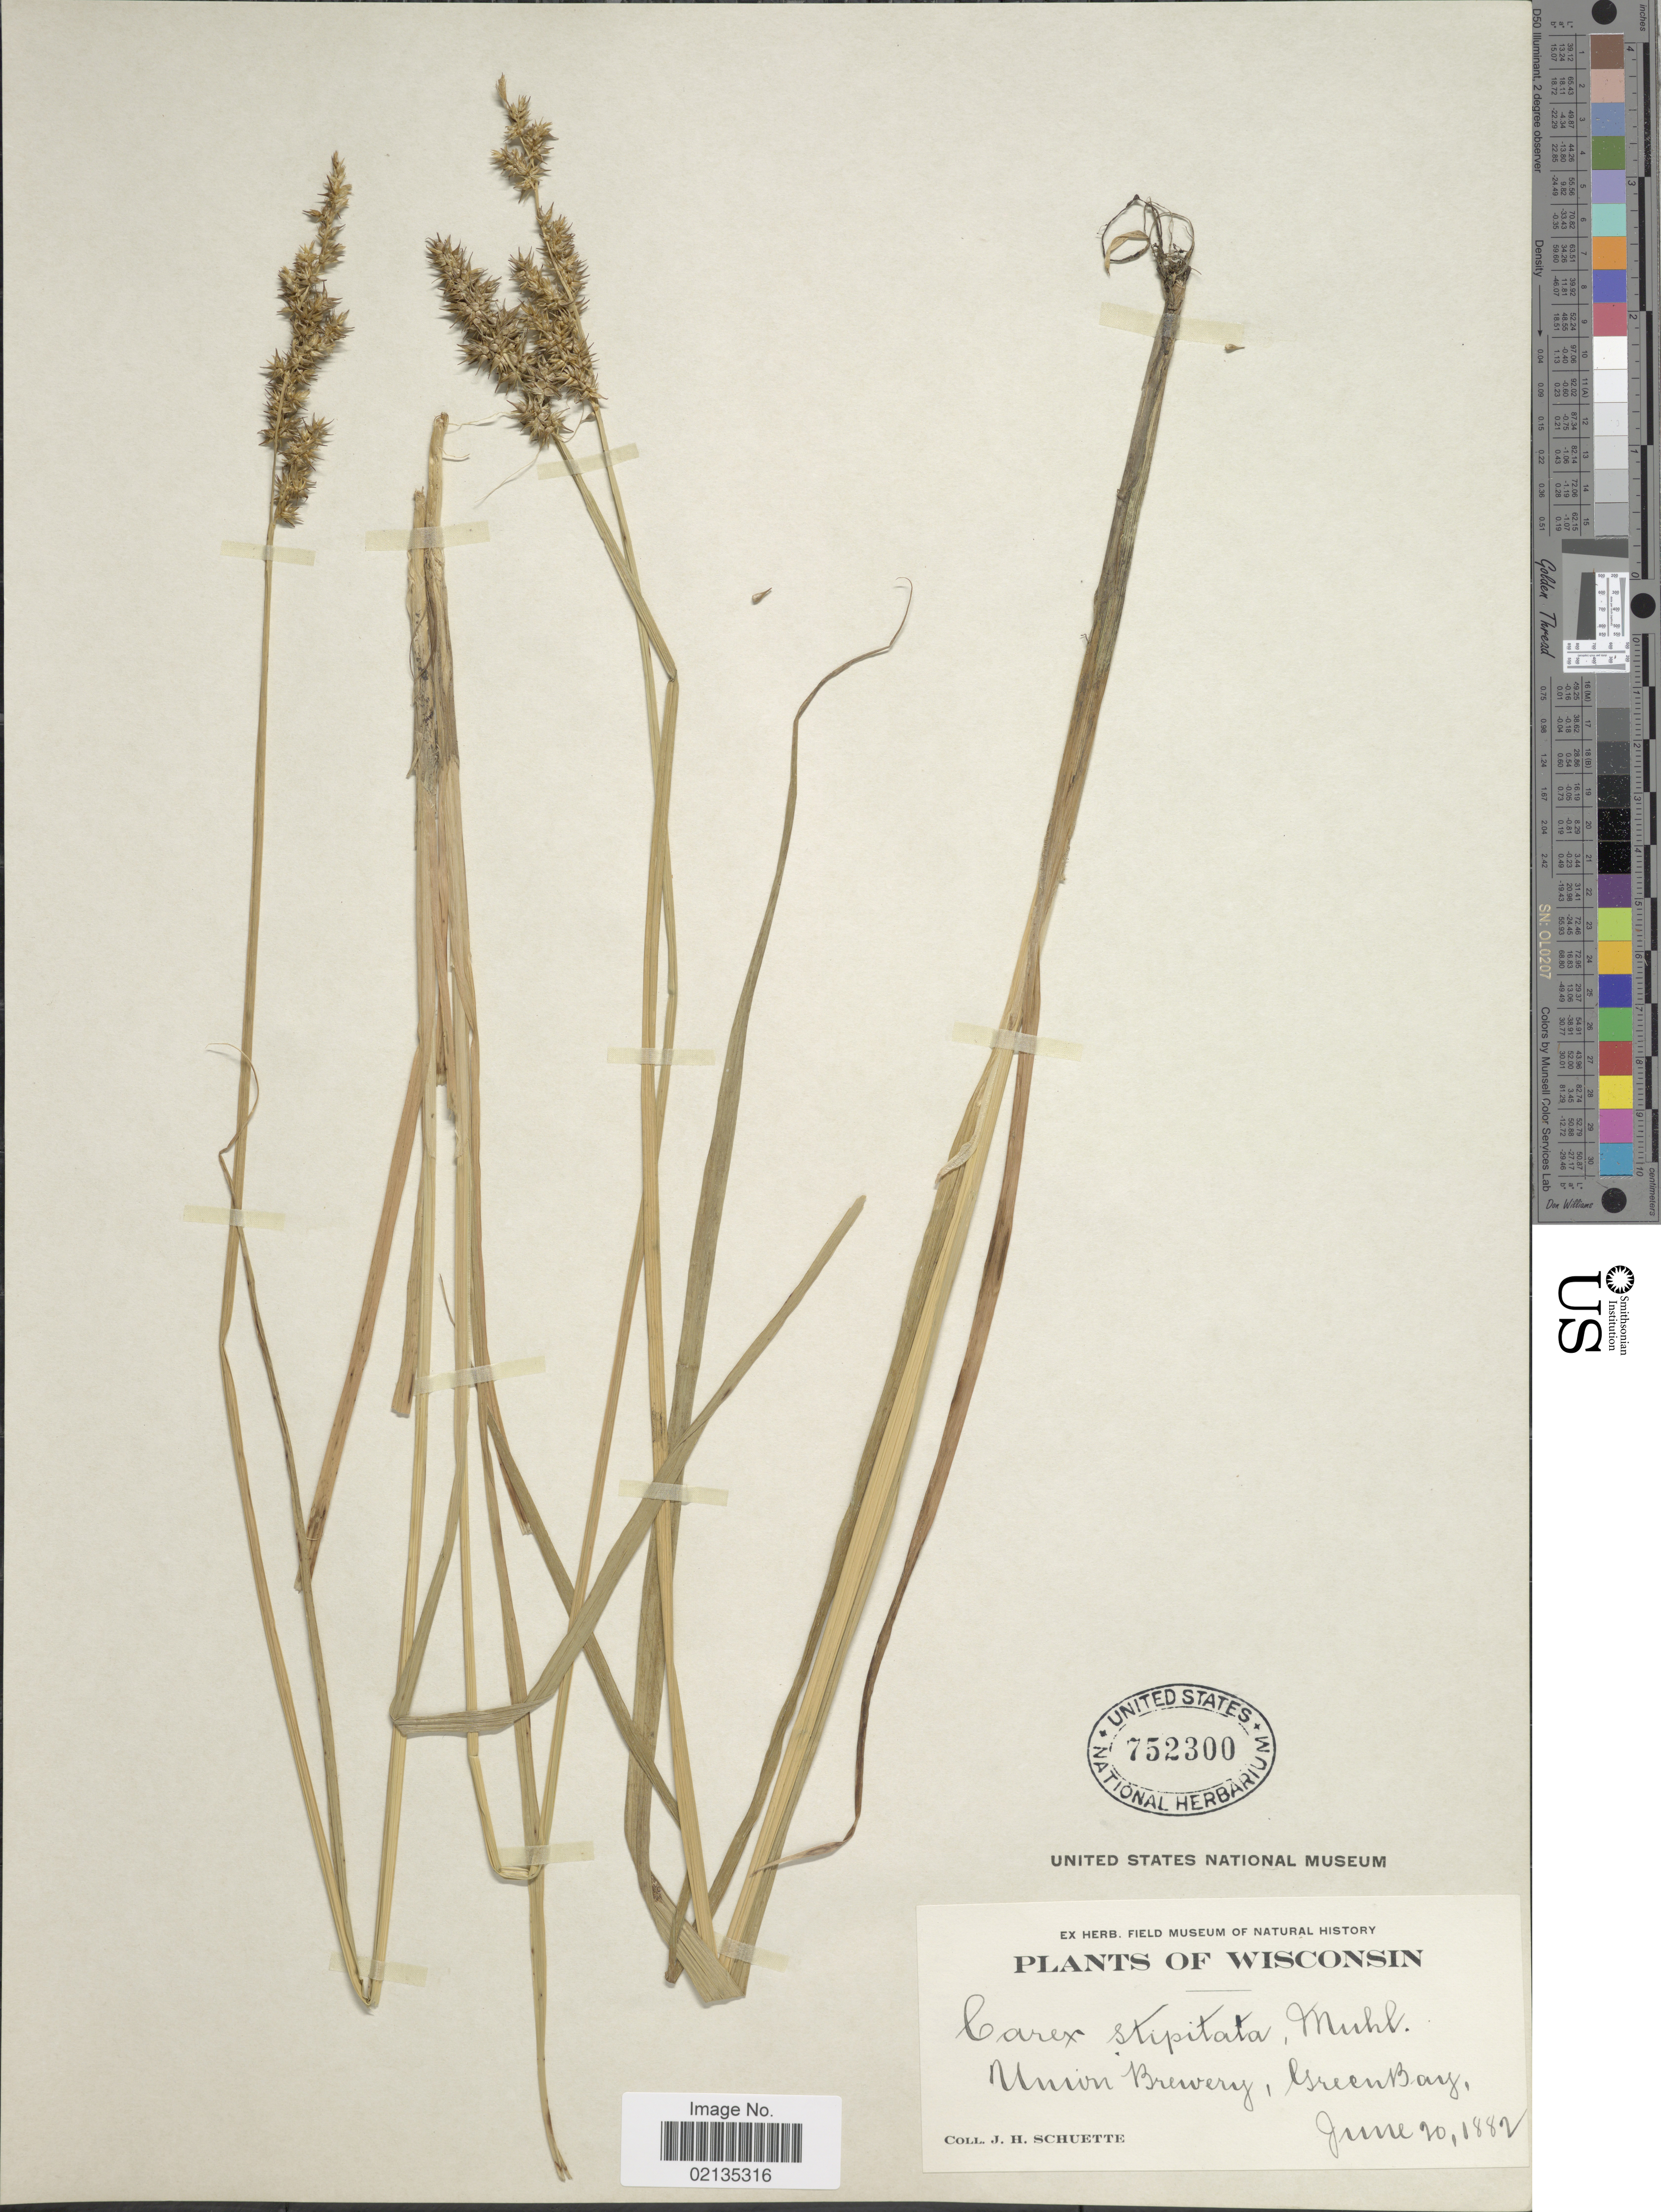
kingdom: Plantae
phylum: Tracheophyta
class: Liliopsida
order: Poales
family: Cyperaceae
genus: Carex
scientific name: Carex stipata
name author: Muhl. ex Willd.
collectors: J. H. Schuette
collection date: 1882-06-20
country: United States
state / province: Wisconsin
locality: Union Brewery, Green Bay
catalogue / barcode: US 752300